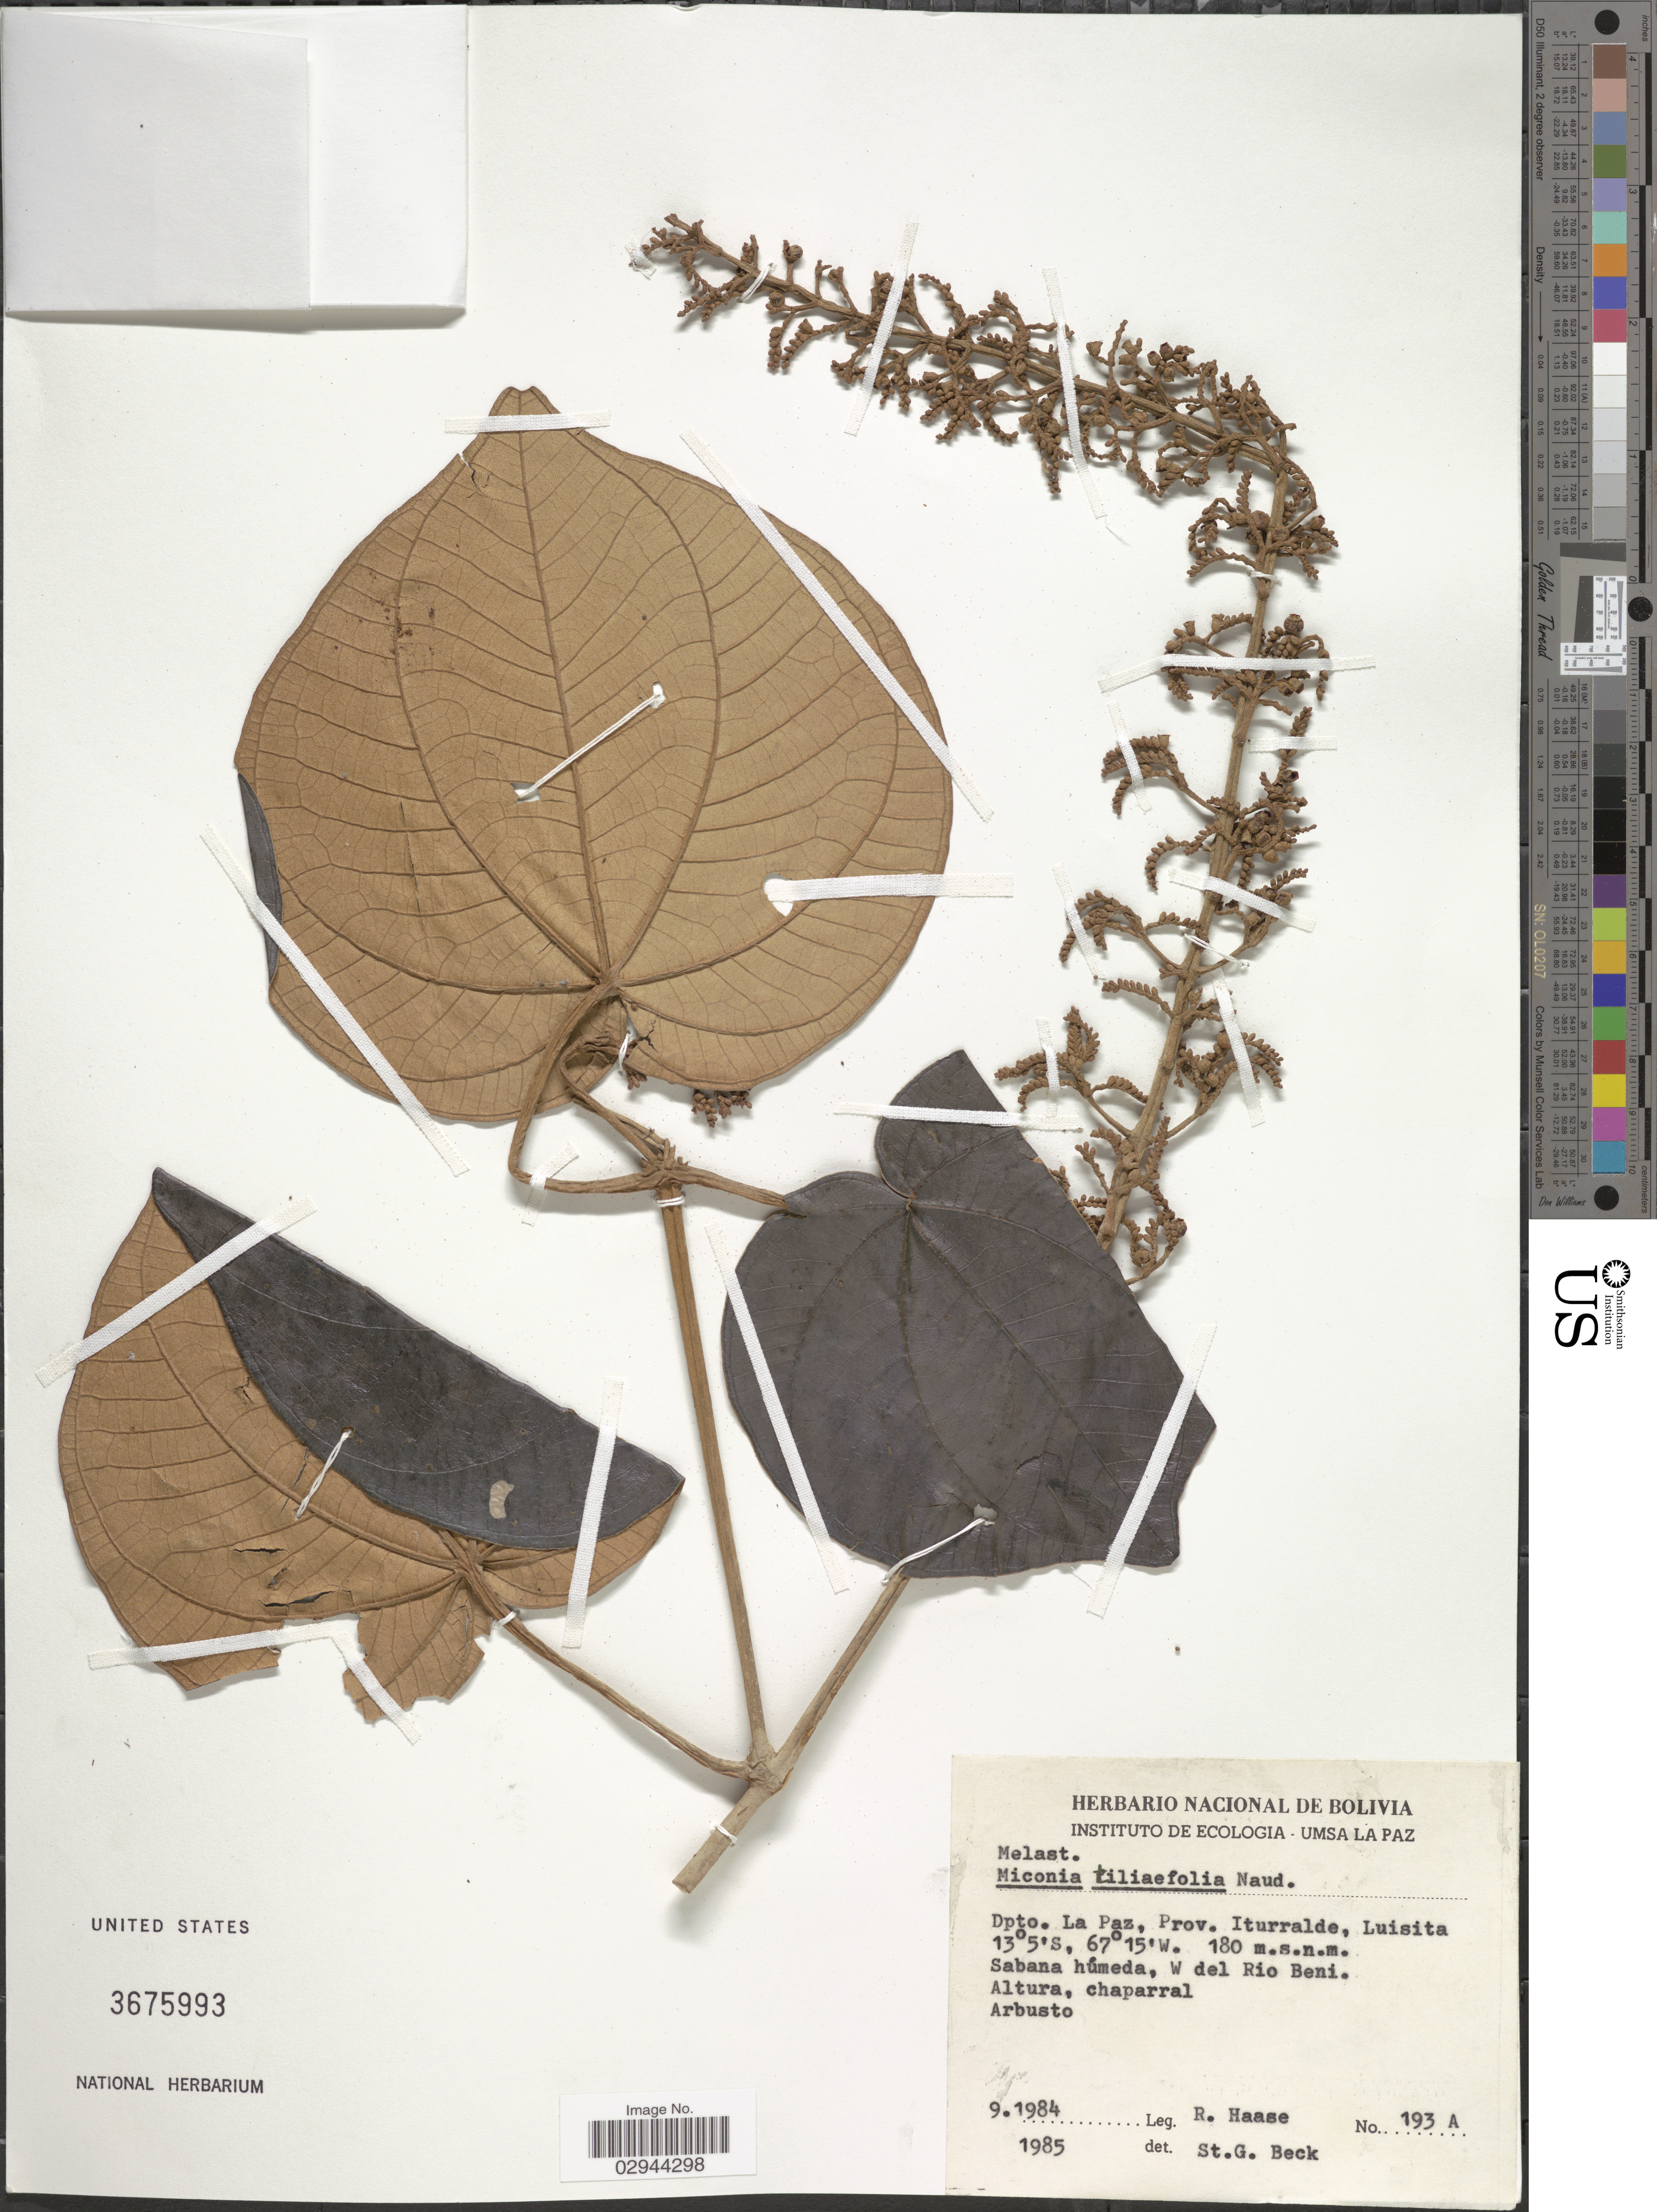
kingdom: Plantae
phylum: Tracheophyta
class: Magnoliopsida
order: Myrtales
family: Melastomataceae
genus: Miconia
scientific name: Miconia tiliifolia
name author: Naudin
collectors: R. Haase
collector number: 193A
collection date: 1984-09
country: Bolivia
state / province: La Paz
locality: Dpto. La Paz, Prov. Iturralde, Luisita, Sabana húmeda, W del Rio Beni.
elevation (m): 180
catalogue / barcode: US 3675993